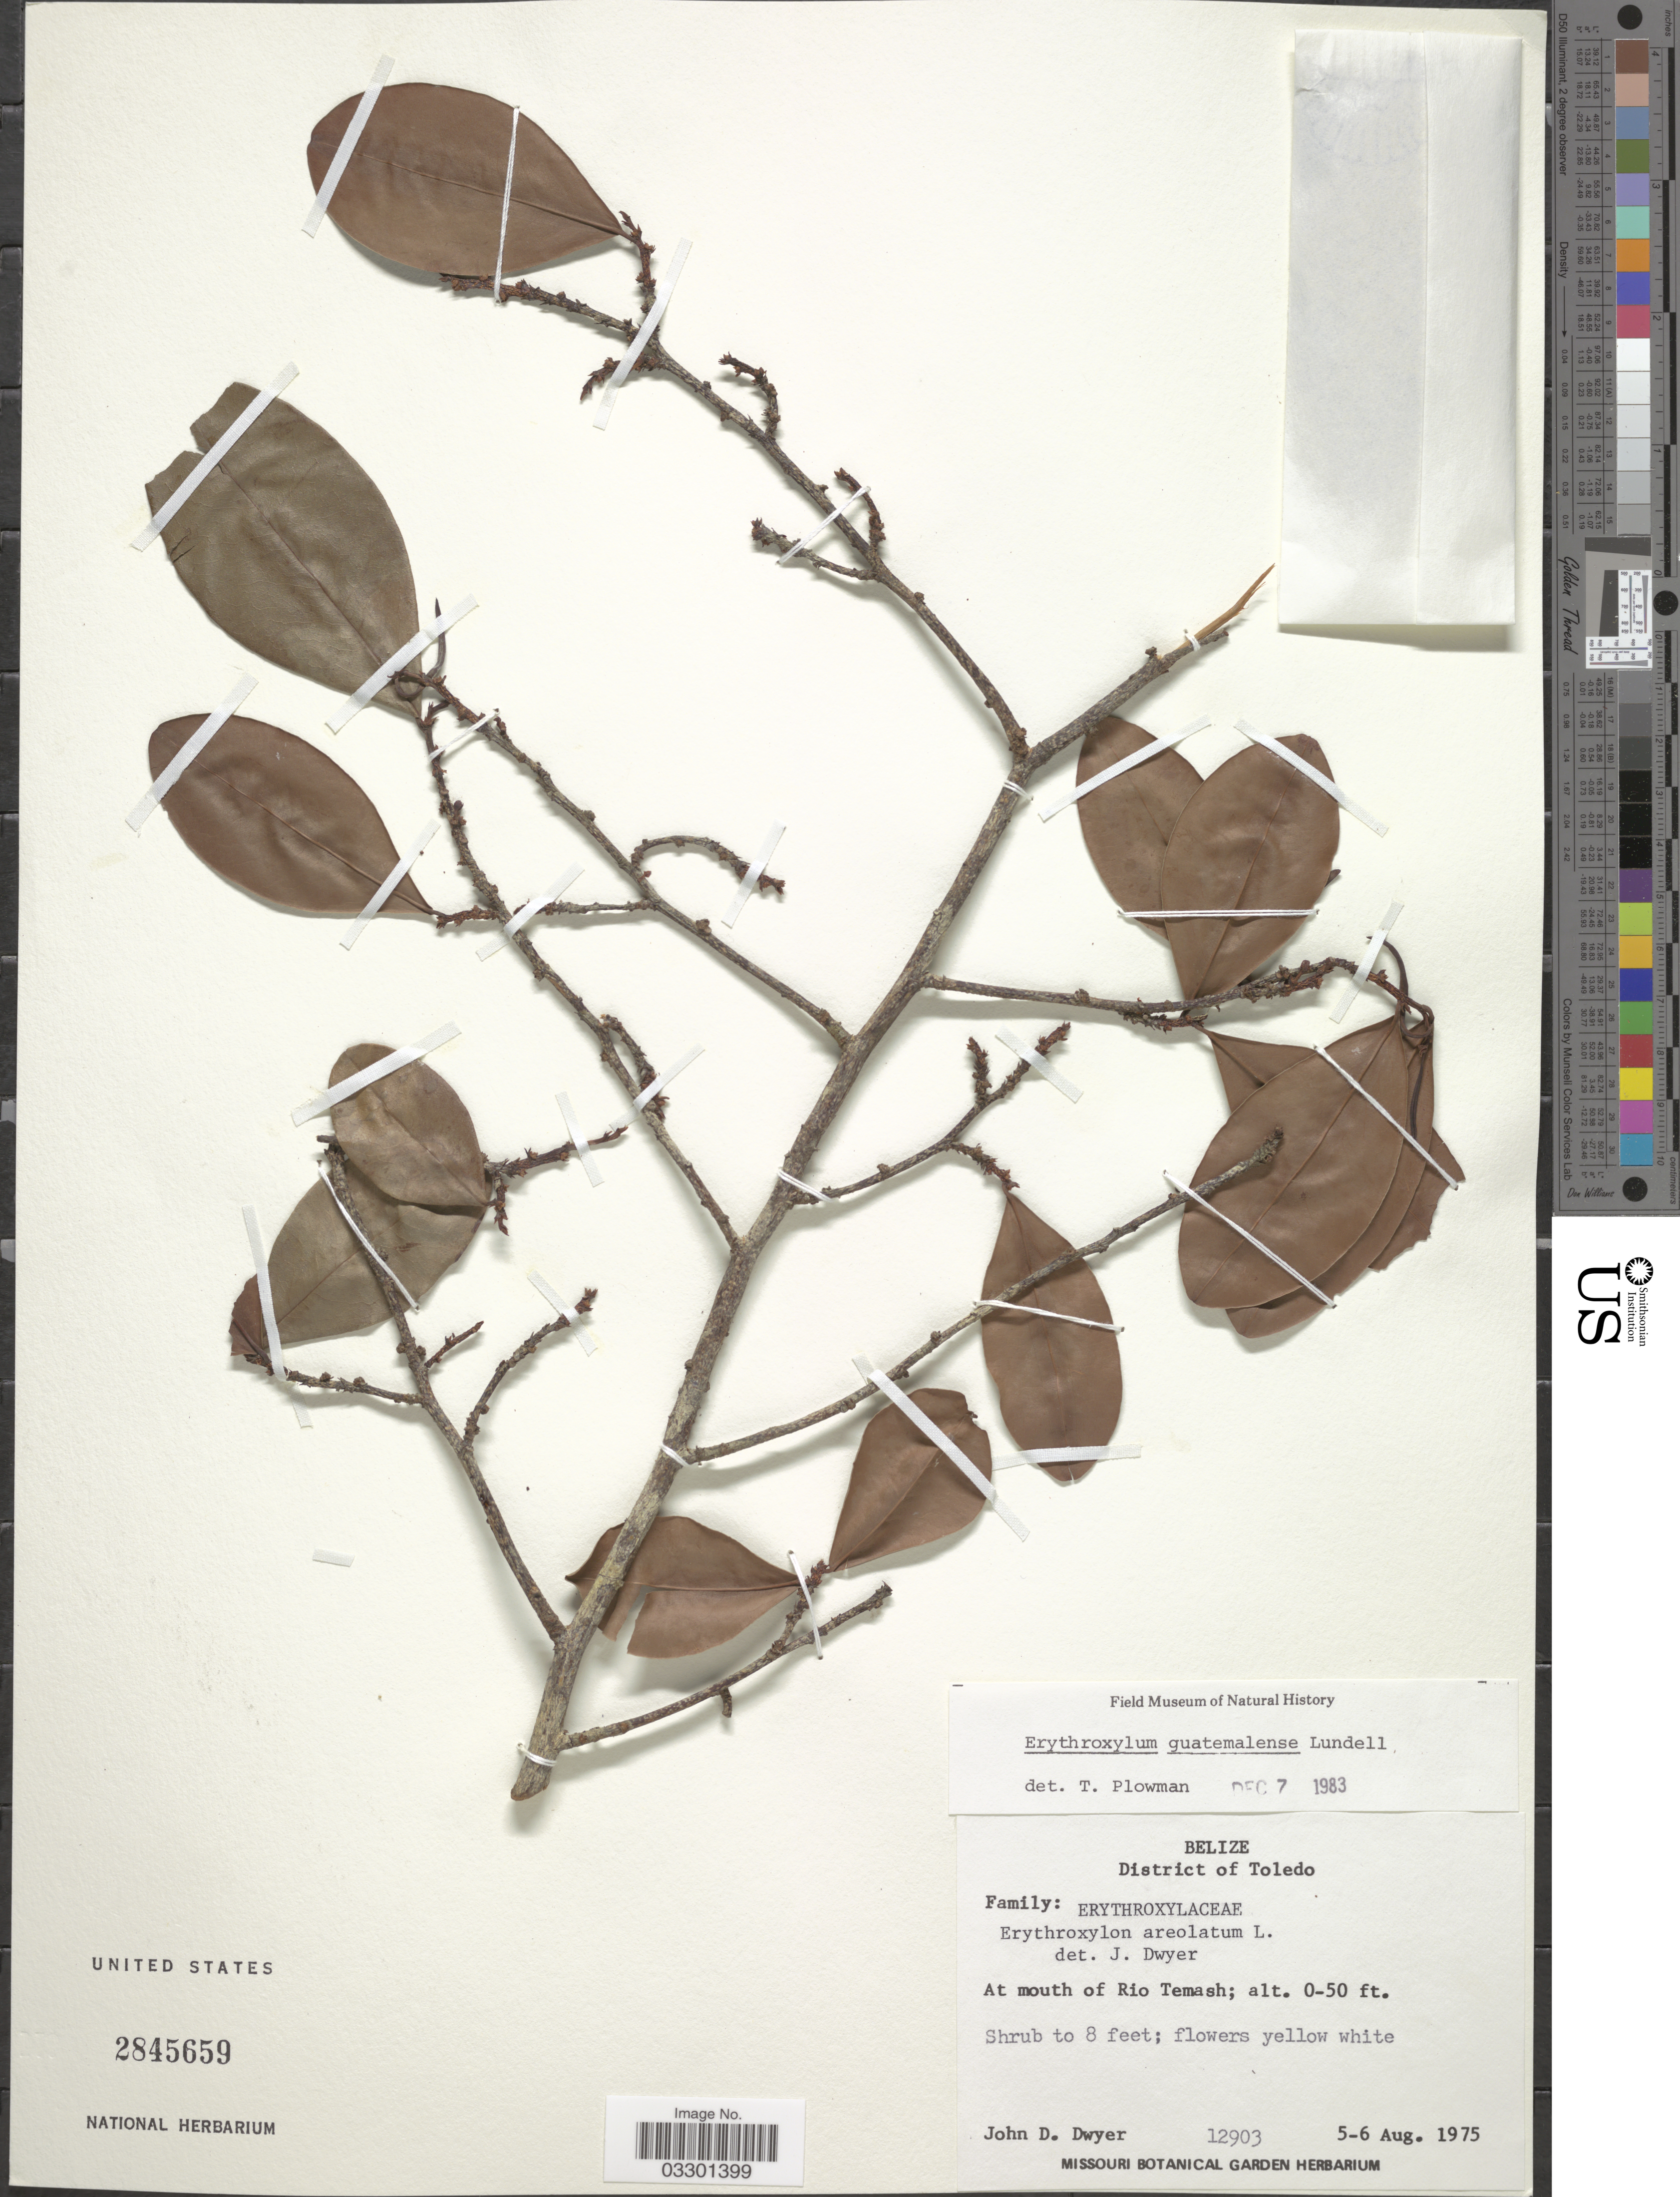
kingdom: Plantae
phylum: Tracheophyta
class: Magnoliopsida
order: Malpighiales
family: Erythroxylaceae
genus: Erythroxylum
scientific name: Erythroxylum guatemalense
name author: Lundell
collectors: J. D. Dwyer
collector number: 12903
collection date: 1975-08-05/1975-08-06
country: Belize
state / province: Toledo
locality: District of Toledo. At mouth of Rio Temash.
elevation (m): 0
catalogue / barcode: US 2845659